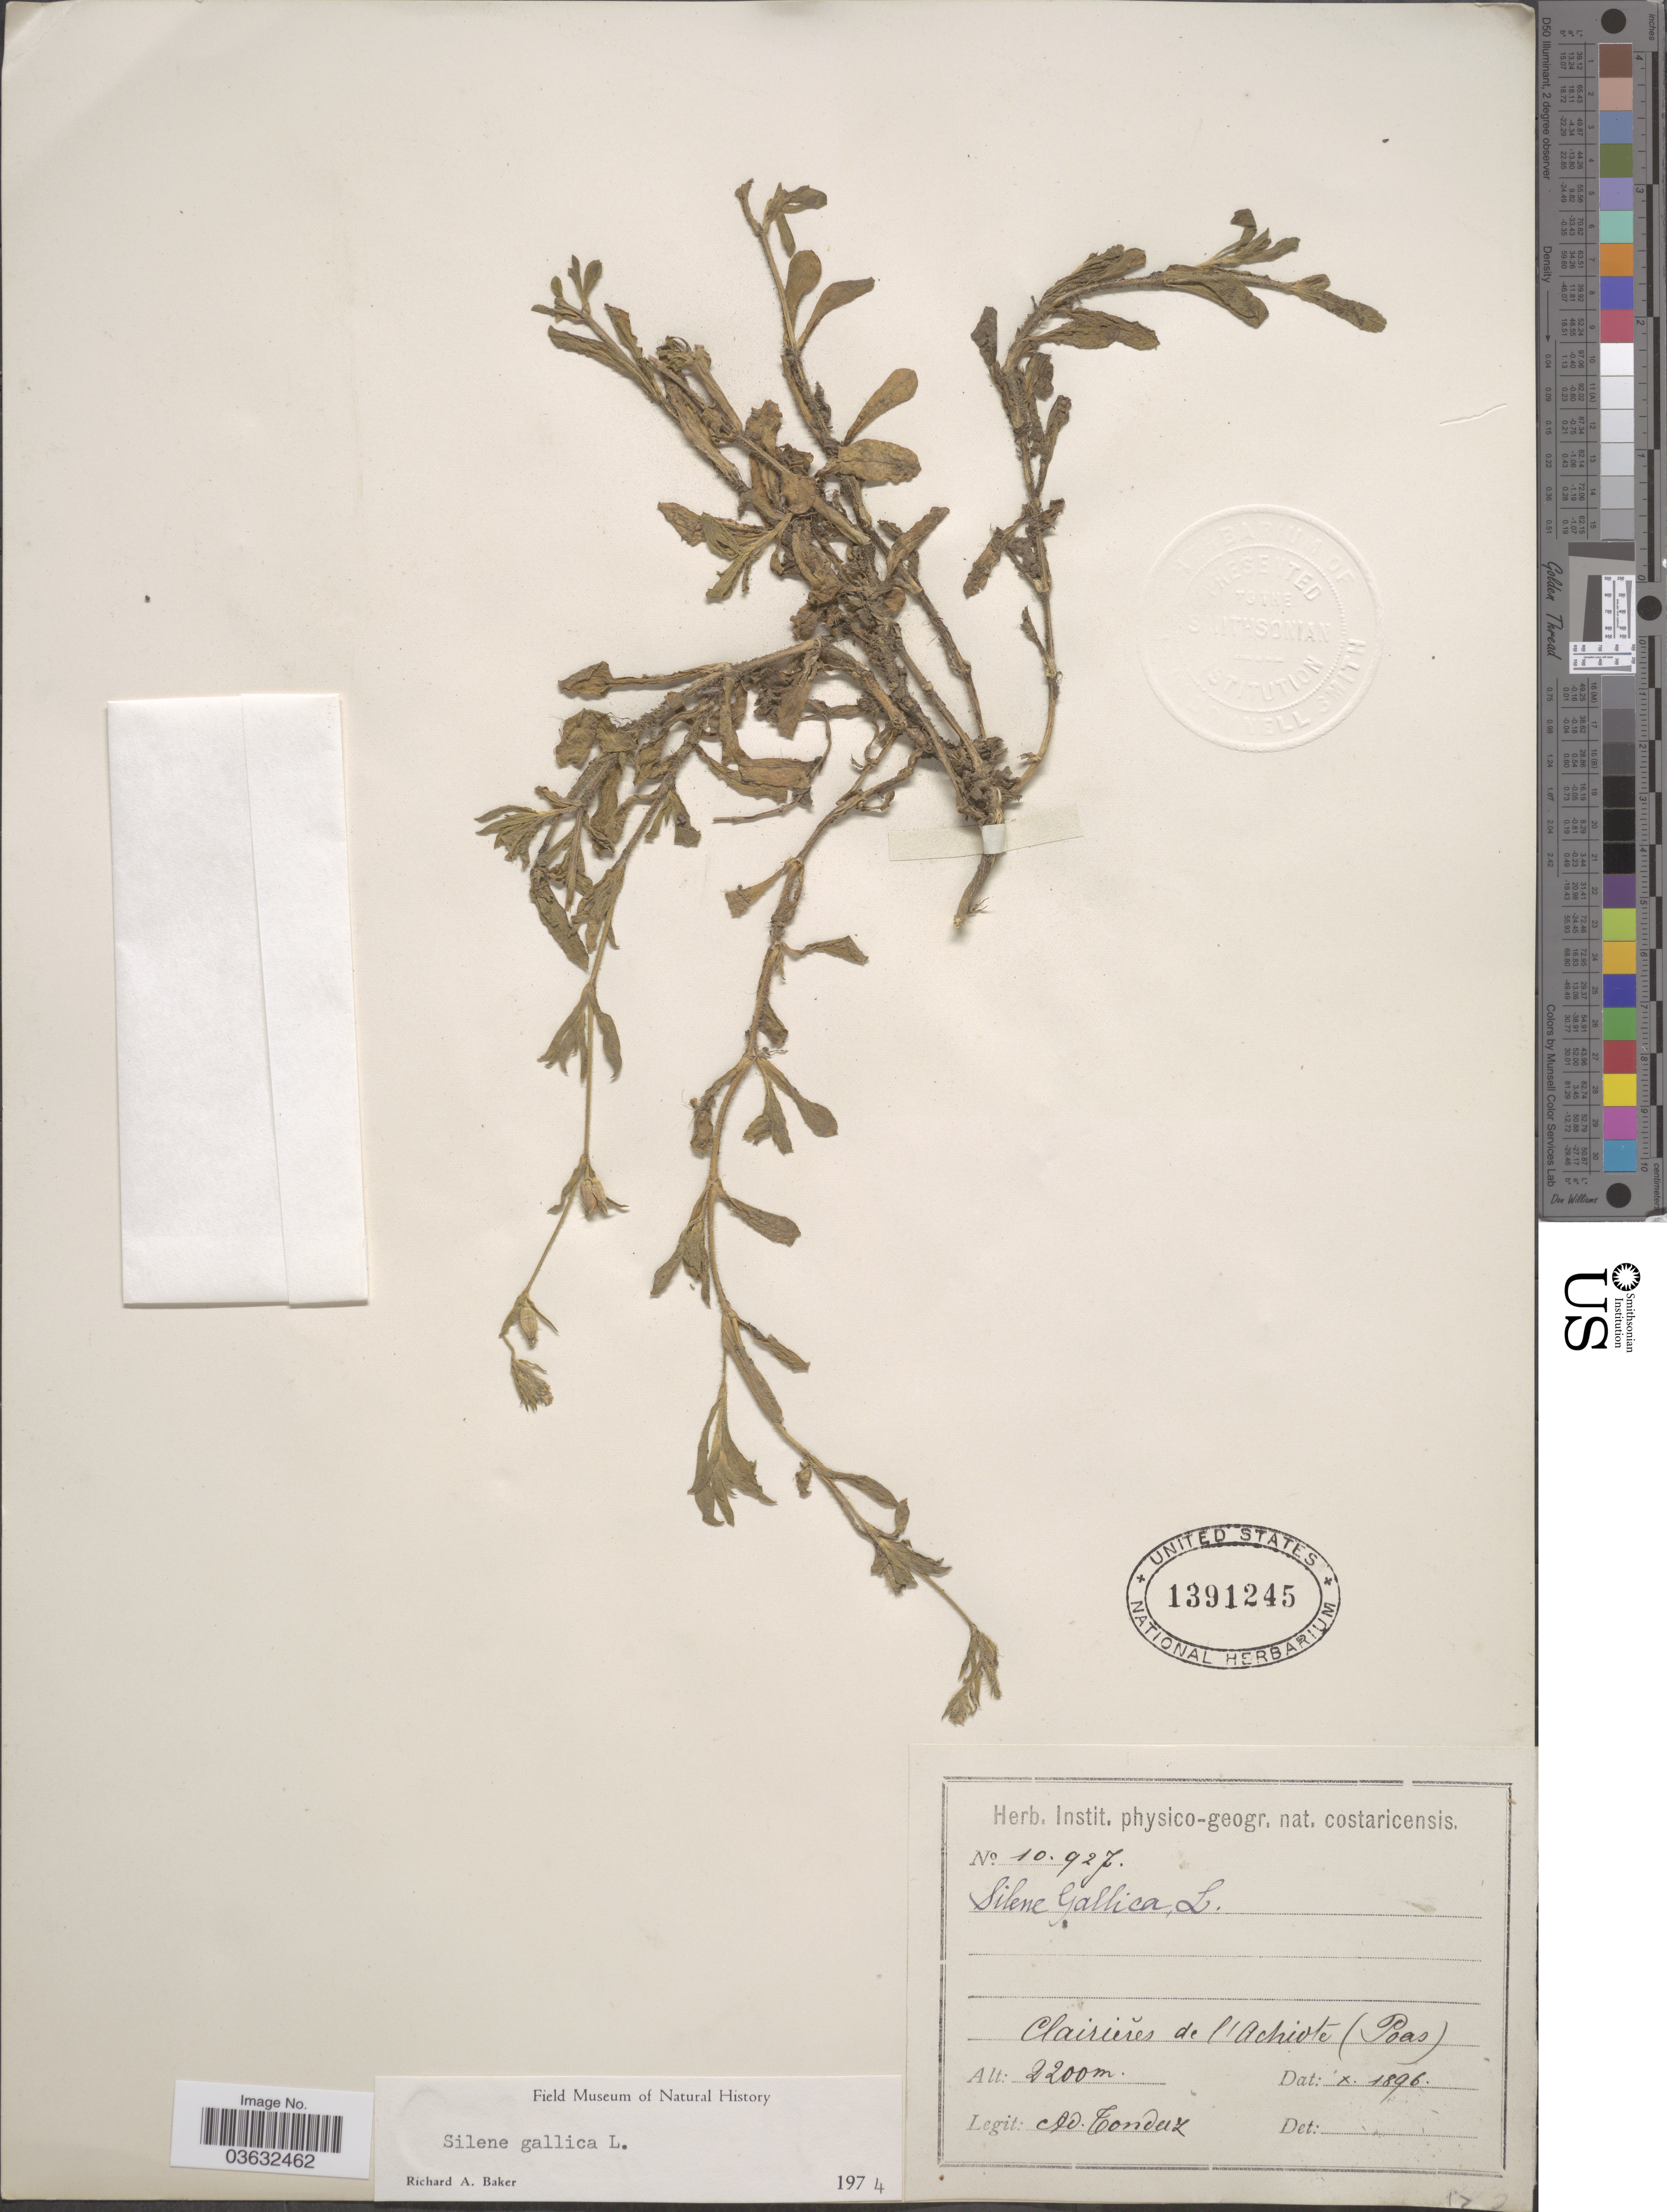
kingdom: Plantae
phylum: Tracheophyta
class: Magnoliopsida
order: Caryophyllales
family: Caryophyllaceae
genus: Silene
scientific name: Silene anglica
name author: L.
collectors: A. Tonduz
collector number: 10927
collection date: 1896-10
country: Costa Rica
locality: Clairieres de l'Achiote (Poas).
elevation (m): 2200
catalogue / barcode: US 1391245